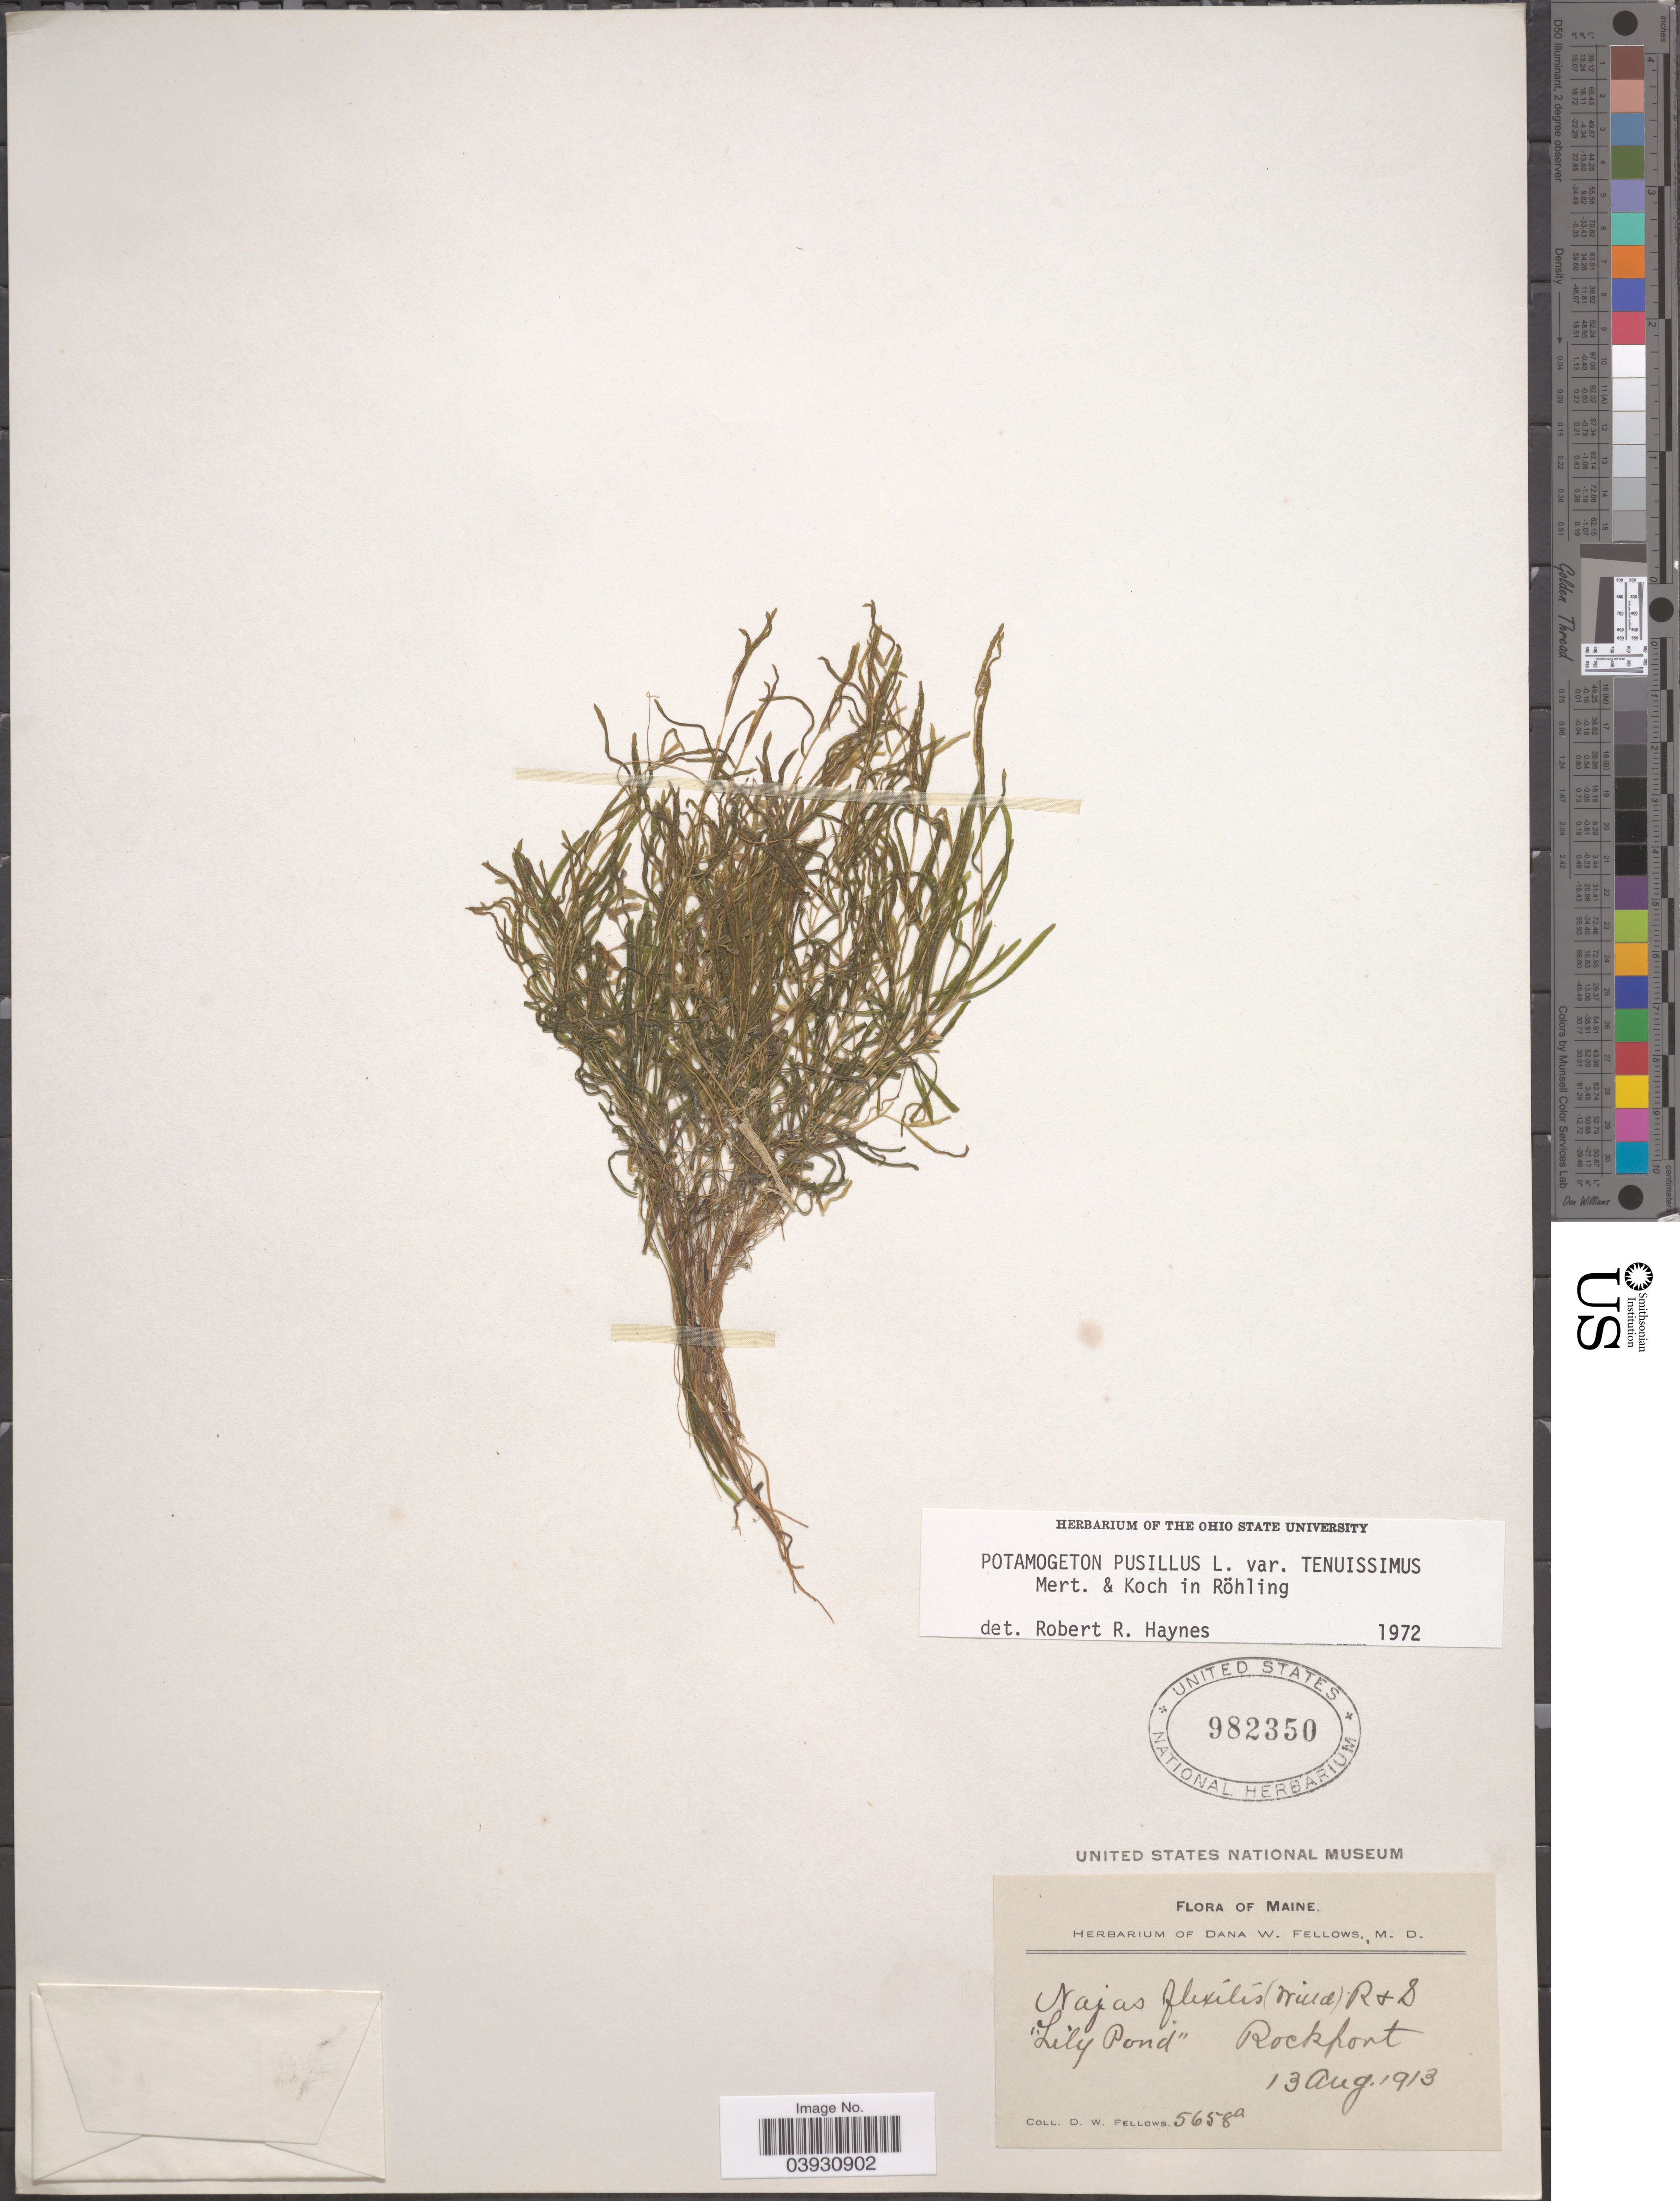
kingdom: Plantae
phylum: Tracheophyta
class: Liliopsida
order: Alismatales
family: Potamogetonaceae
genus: Potamogeton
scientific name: Potamogeton pusillus subsp. tenuissimus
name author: Mert. & W.D.J. Koch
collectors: D. W. Fellows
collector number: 5658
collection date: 1913-08-13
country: United States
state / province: Maine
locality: Lily Pond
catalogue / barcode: US 982350